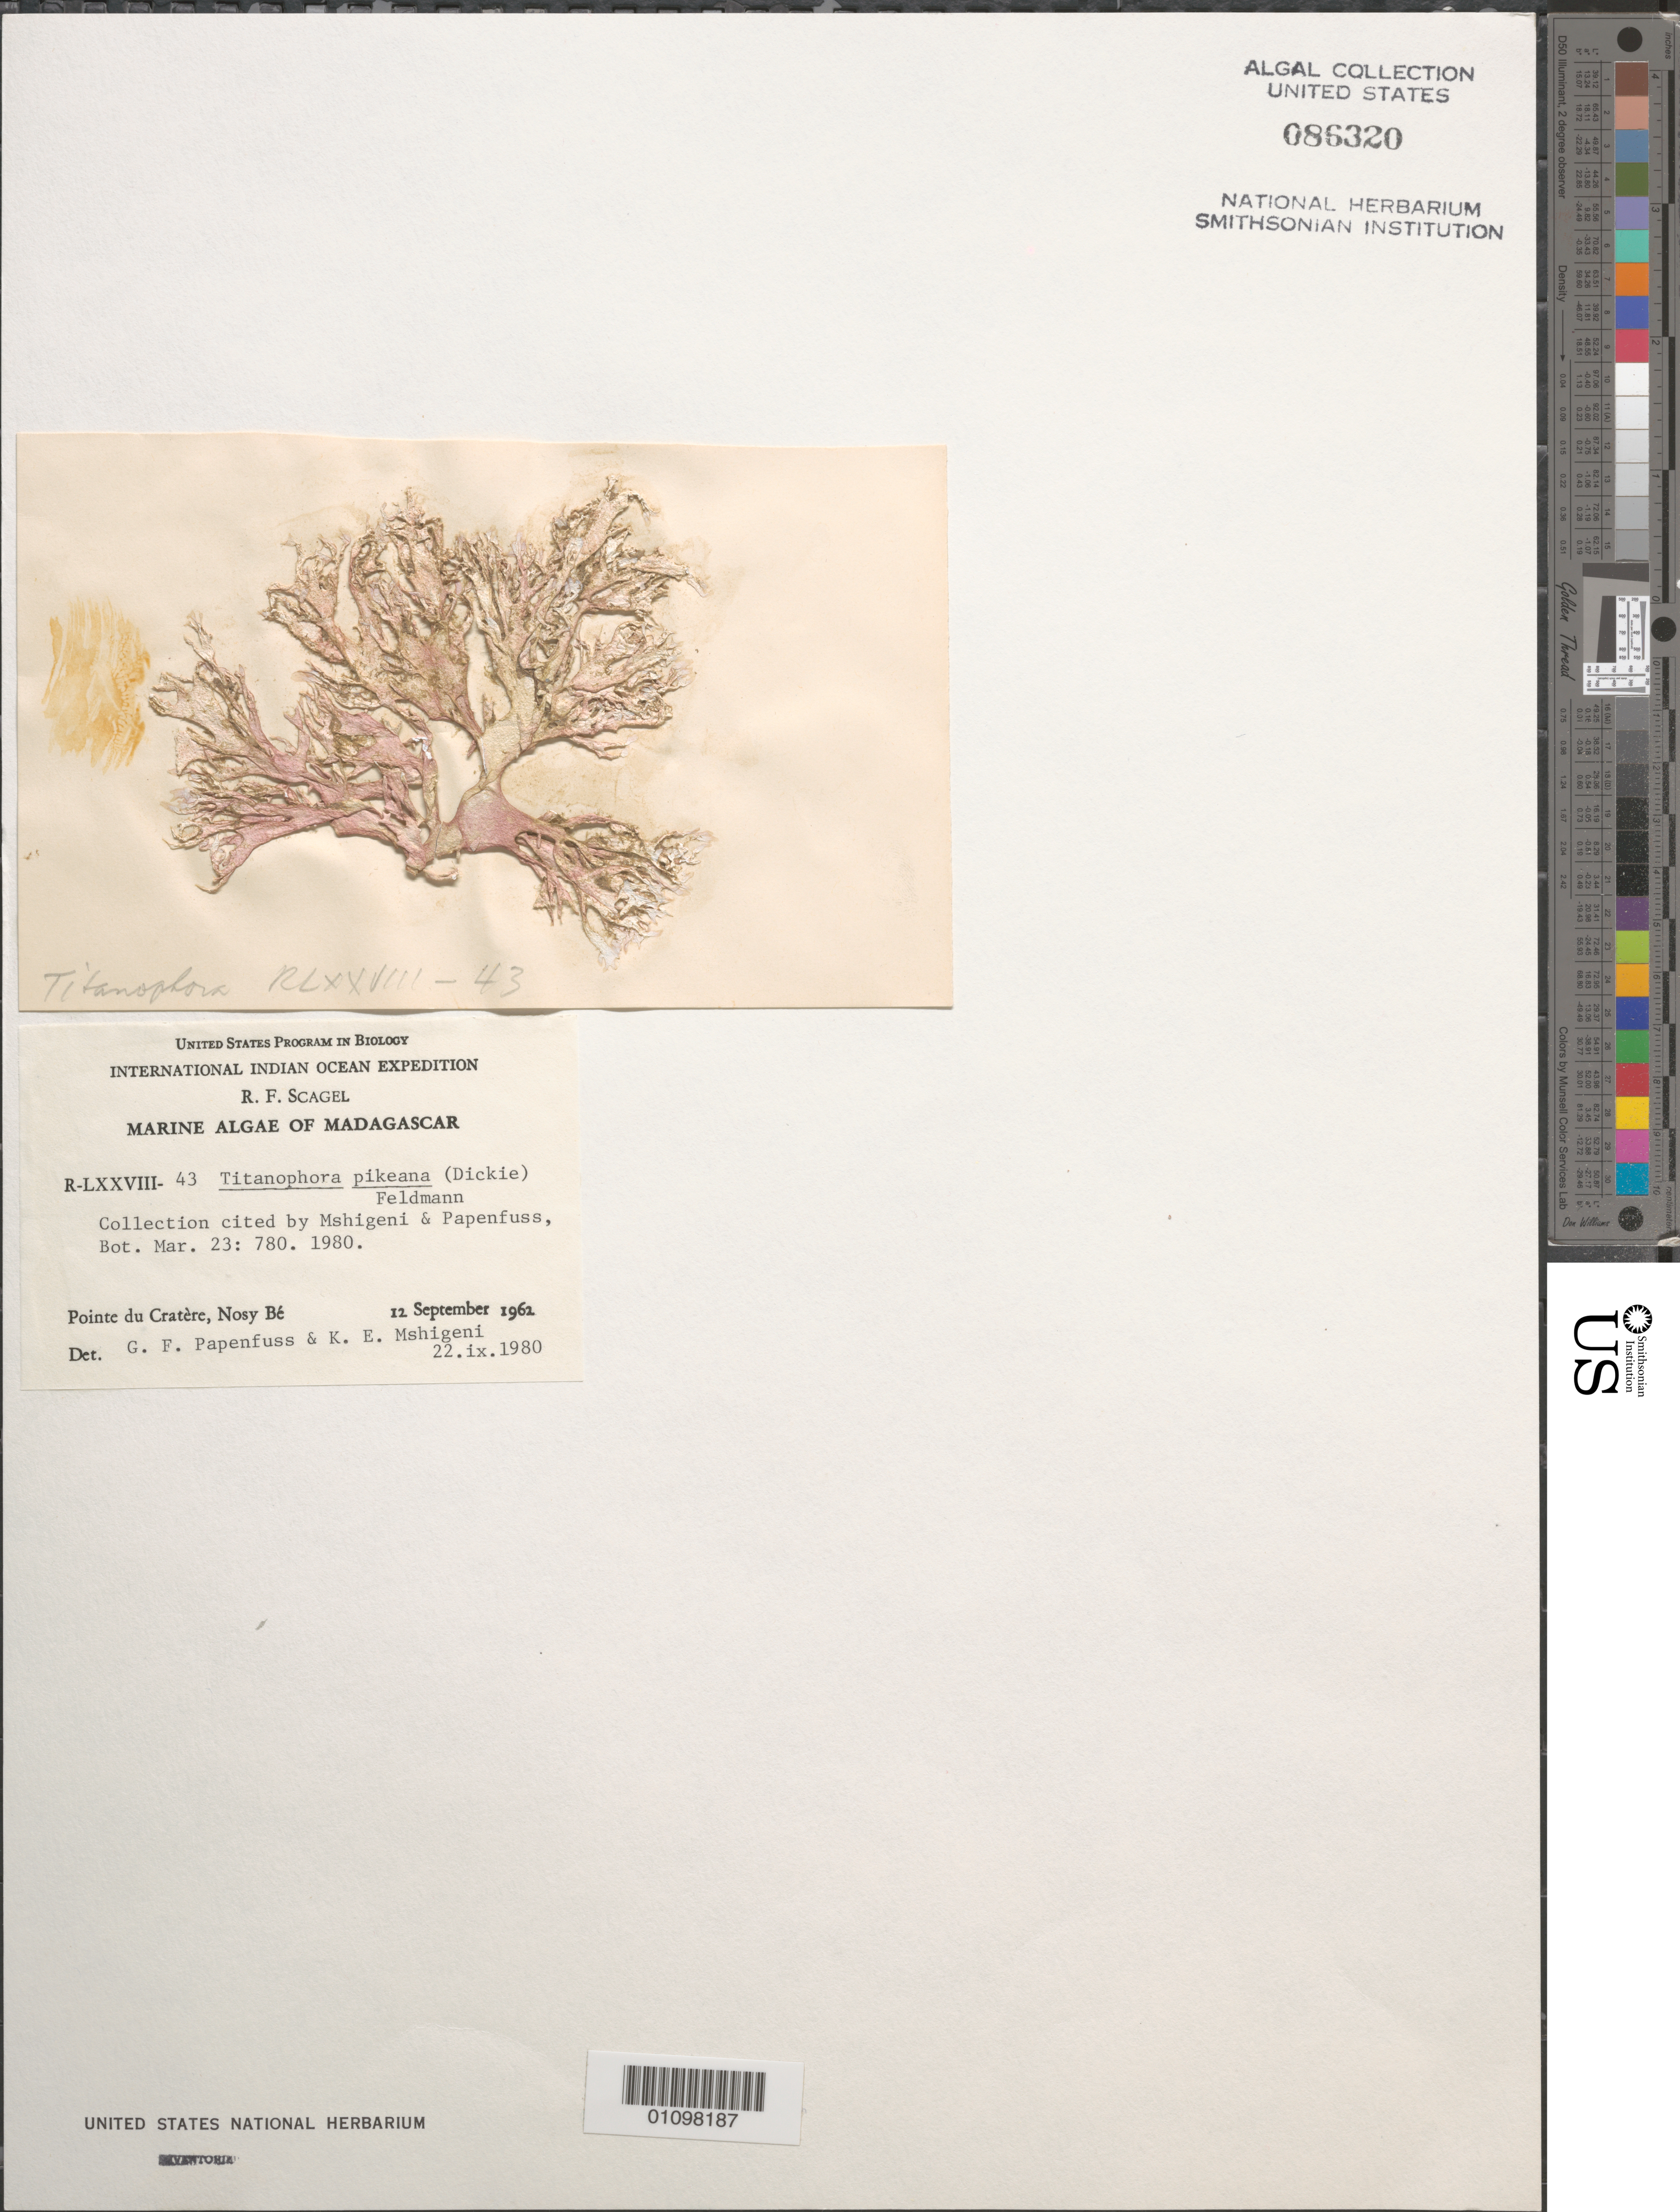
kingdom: Plantae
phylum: Rhodophyta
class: Florideophyceae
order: Nemastomatales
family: Schizymeniaceae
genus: Titanophora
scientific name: Titanophora pikeana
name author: (Dickie) Feldmann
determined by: Papenfuss, G. F.; Mshigeni, K. E.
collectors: R. F. Scagel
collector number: R-LXXVIII-43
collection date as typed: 12 Sep 1962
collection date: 1962-09-12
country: Madagascar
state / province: Diana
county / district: Nosy Be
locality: Pointe-du-Cratere, Nosy-Be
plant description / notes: International Indian Ocean Expedition, 1962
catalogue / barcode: US 86320